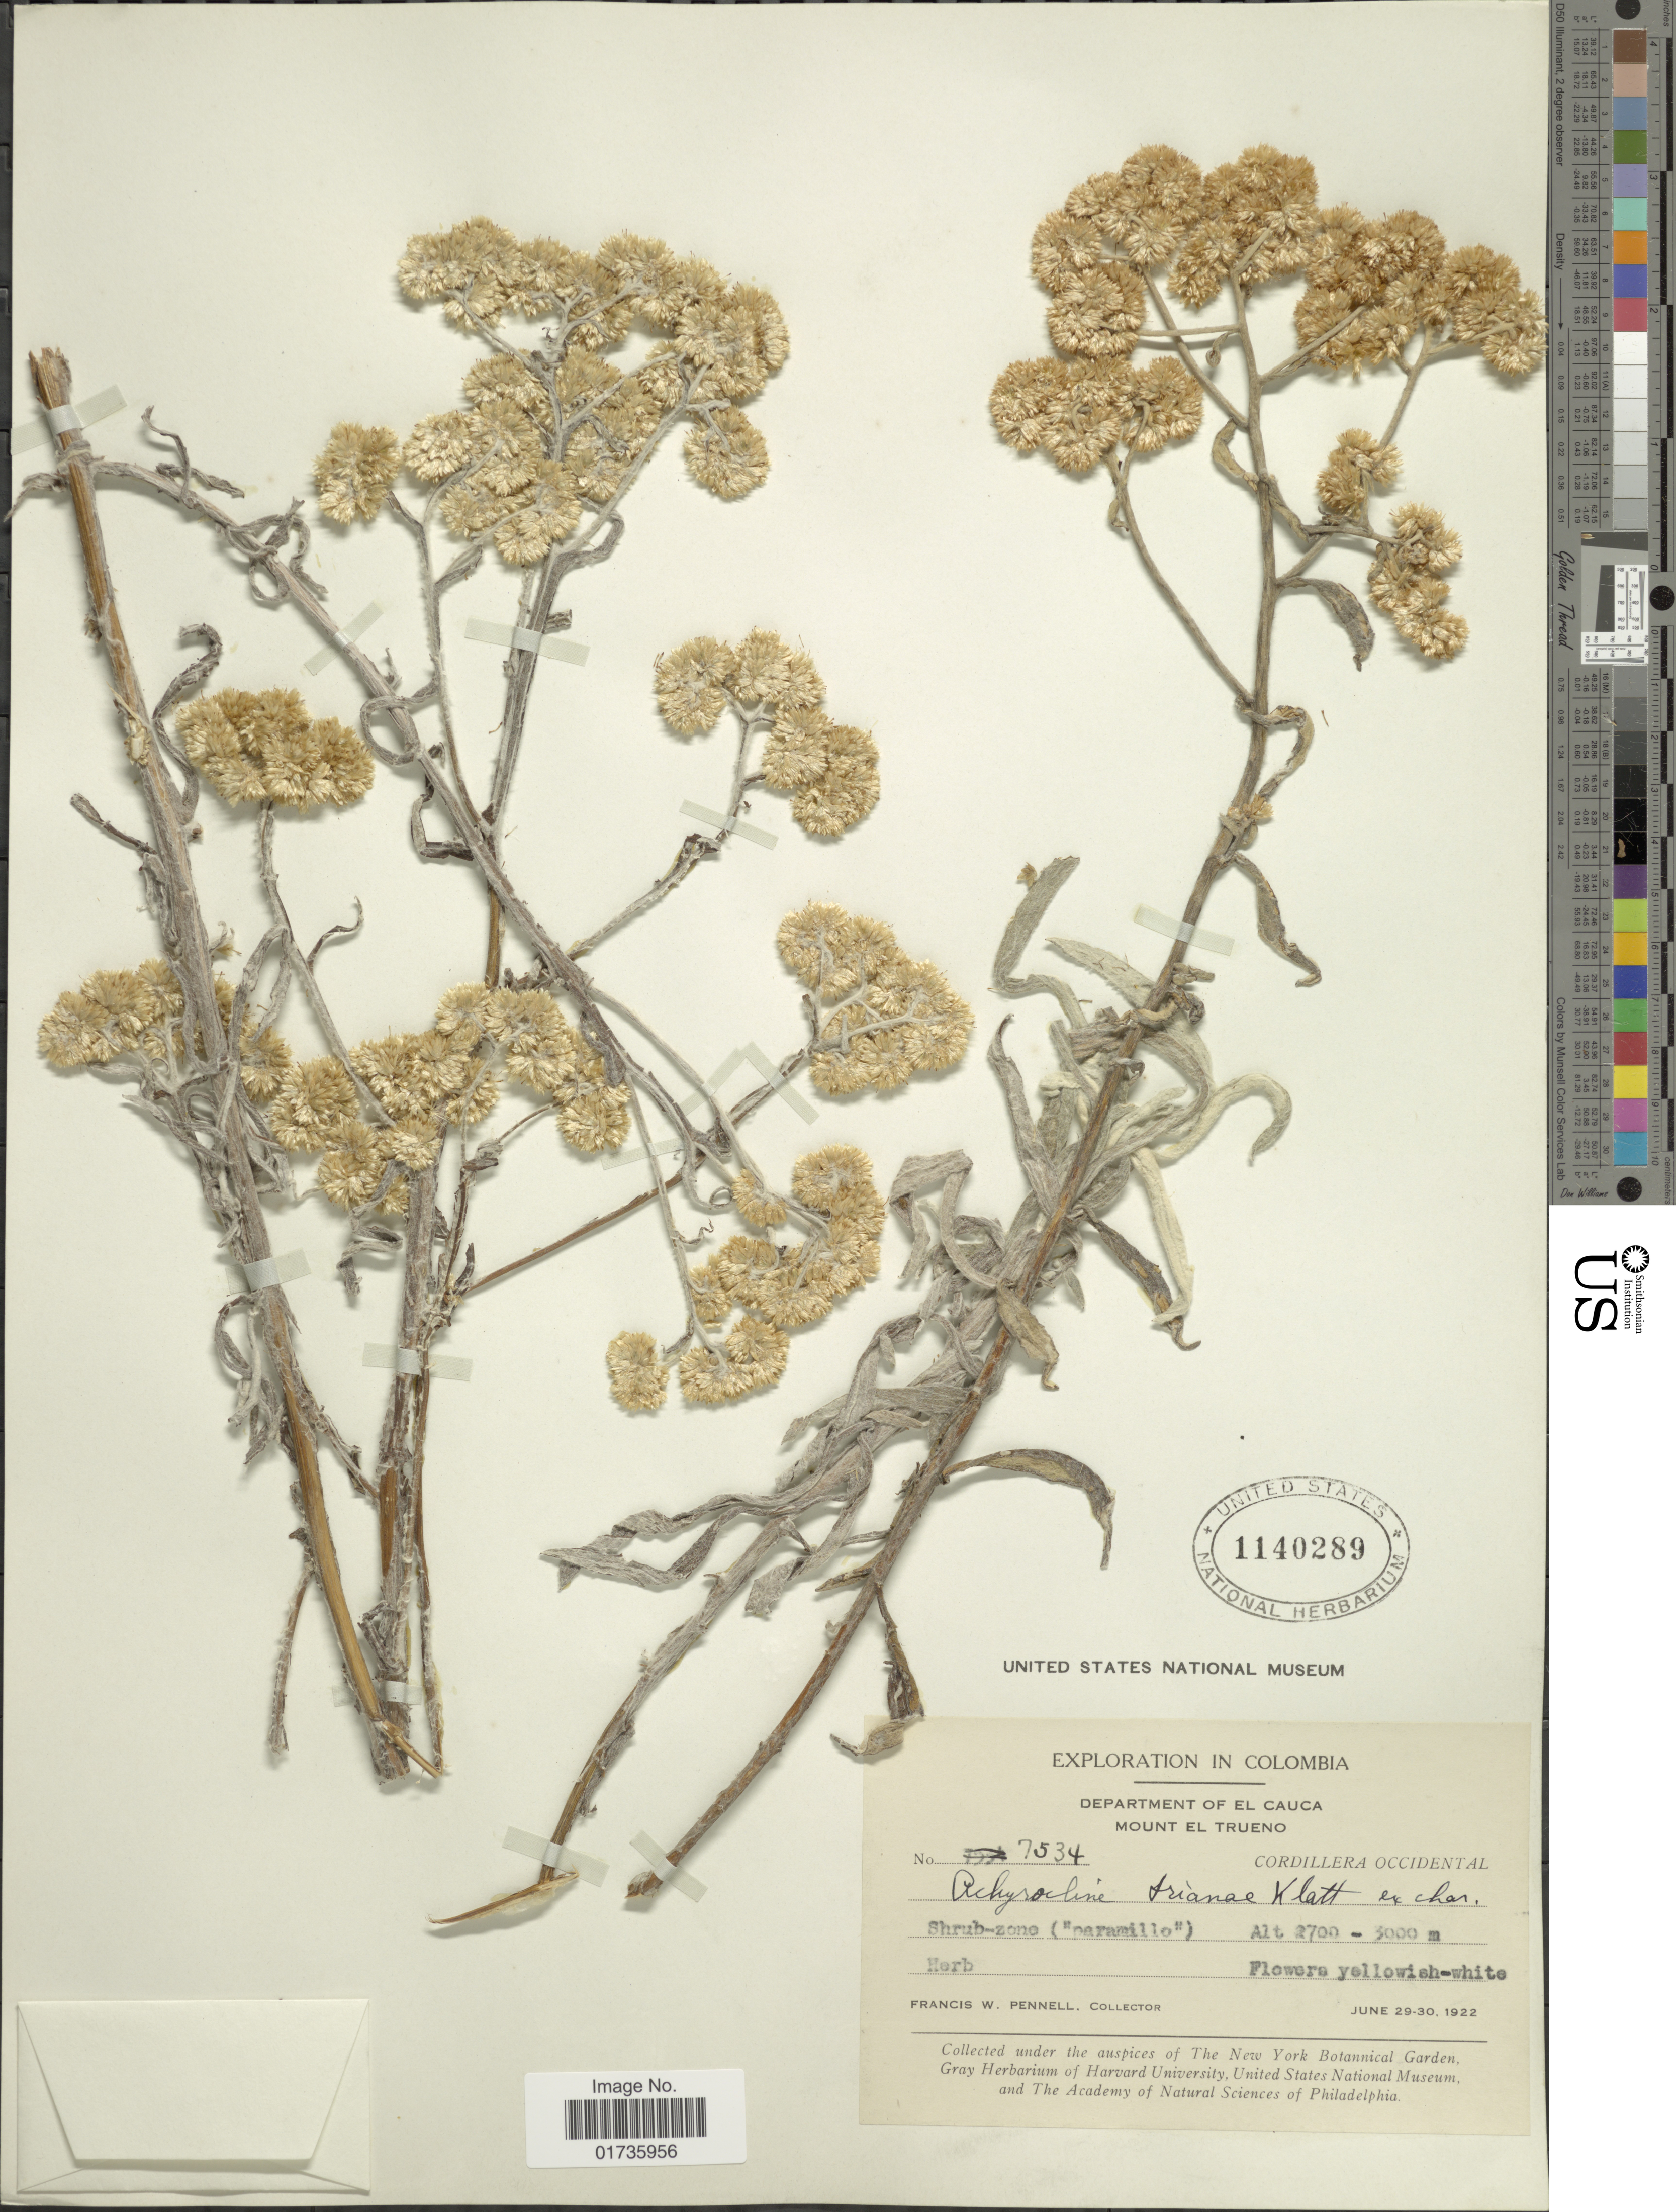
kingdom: Plantae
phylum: Tracheophyta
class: Magnoliopsida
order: Asterales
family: Asteraceae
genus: Achyrocline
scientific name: Achyrocline trianae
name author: Klatt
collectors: F. W. Pennell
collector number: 7534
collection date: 1922-06-29/1922-06-30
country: Colombia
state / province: Cauca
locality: Department of El Cauca, Mount El Trueno, Cordillera Occidental, Shrub-zone ('paramillo')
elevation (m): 2700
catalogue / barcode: US 1140289